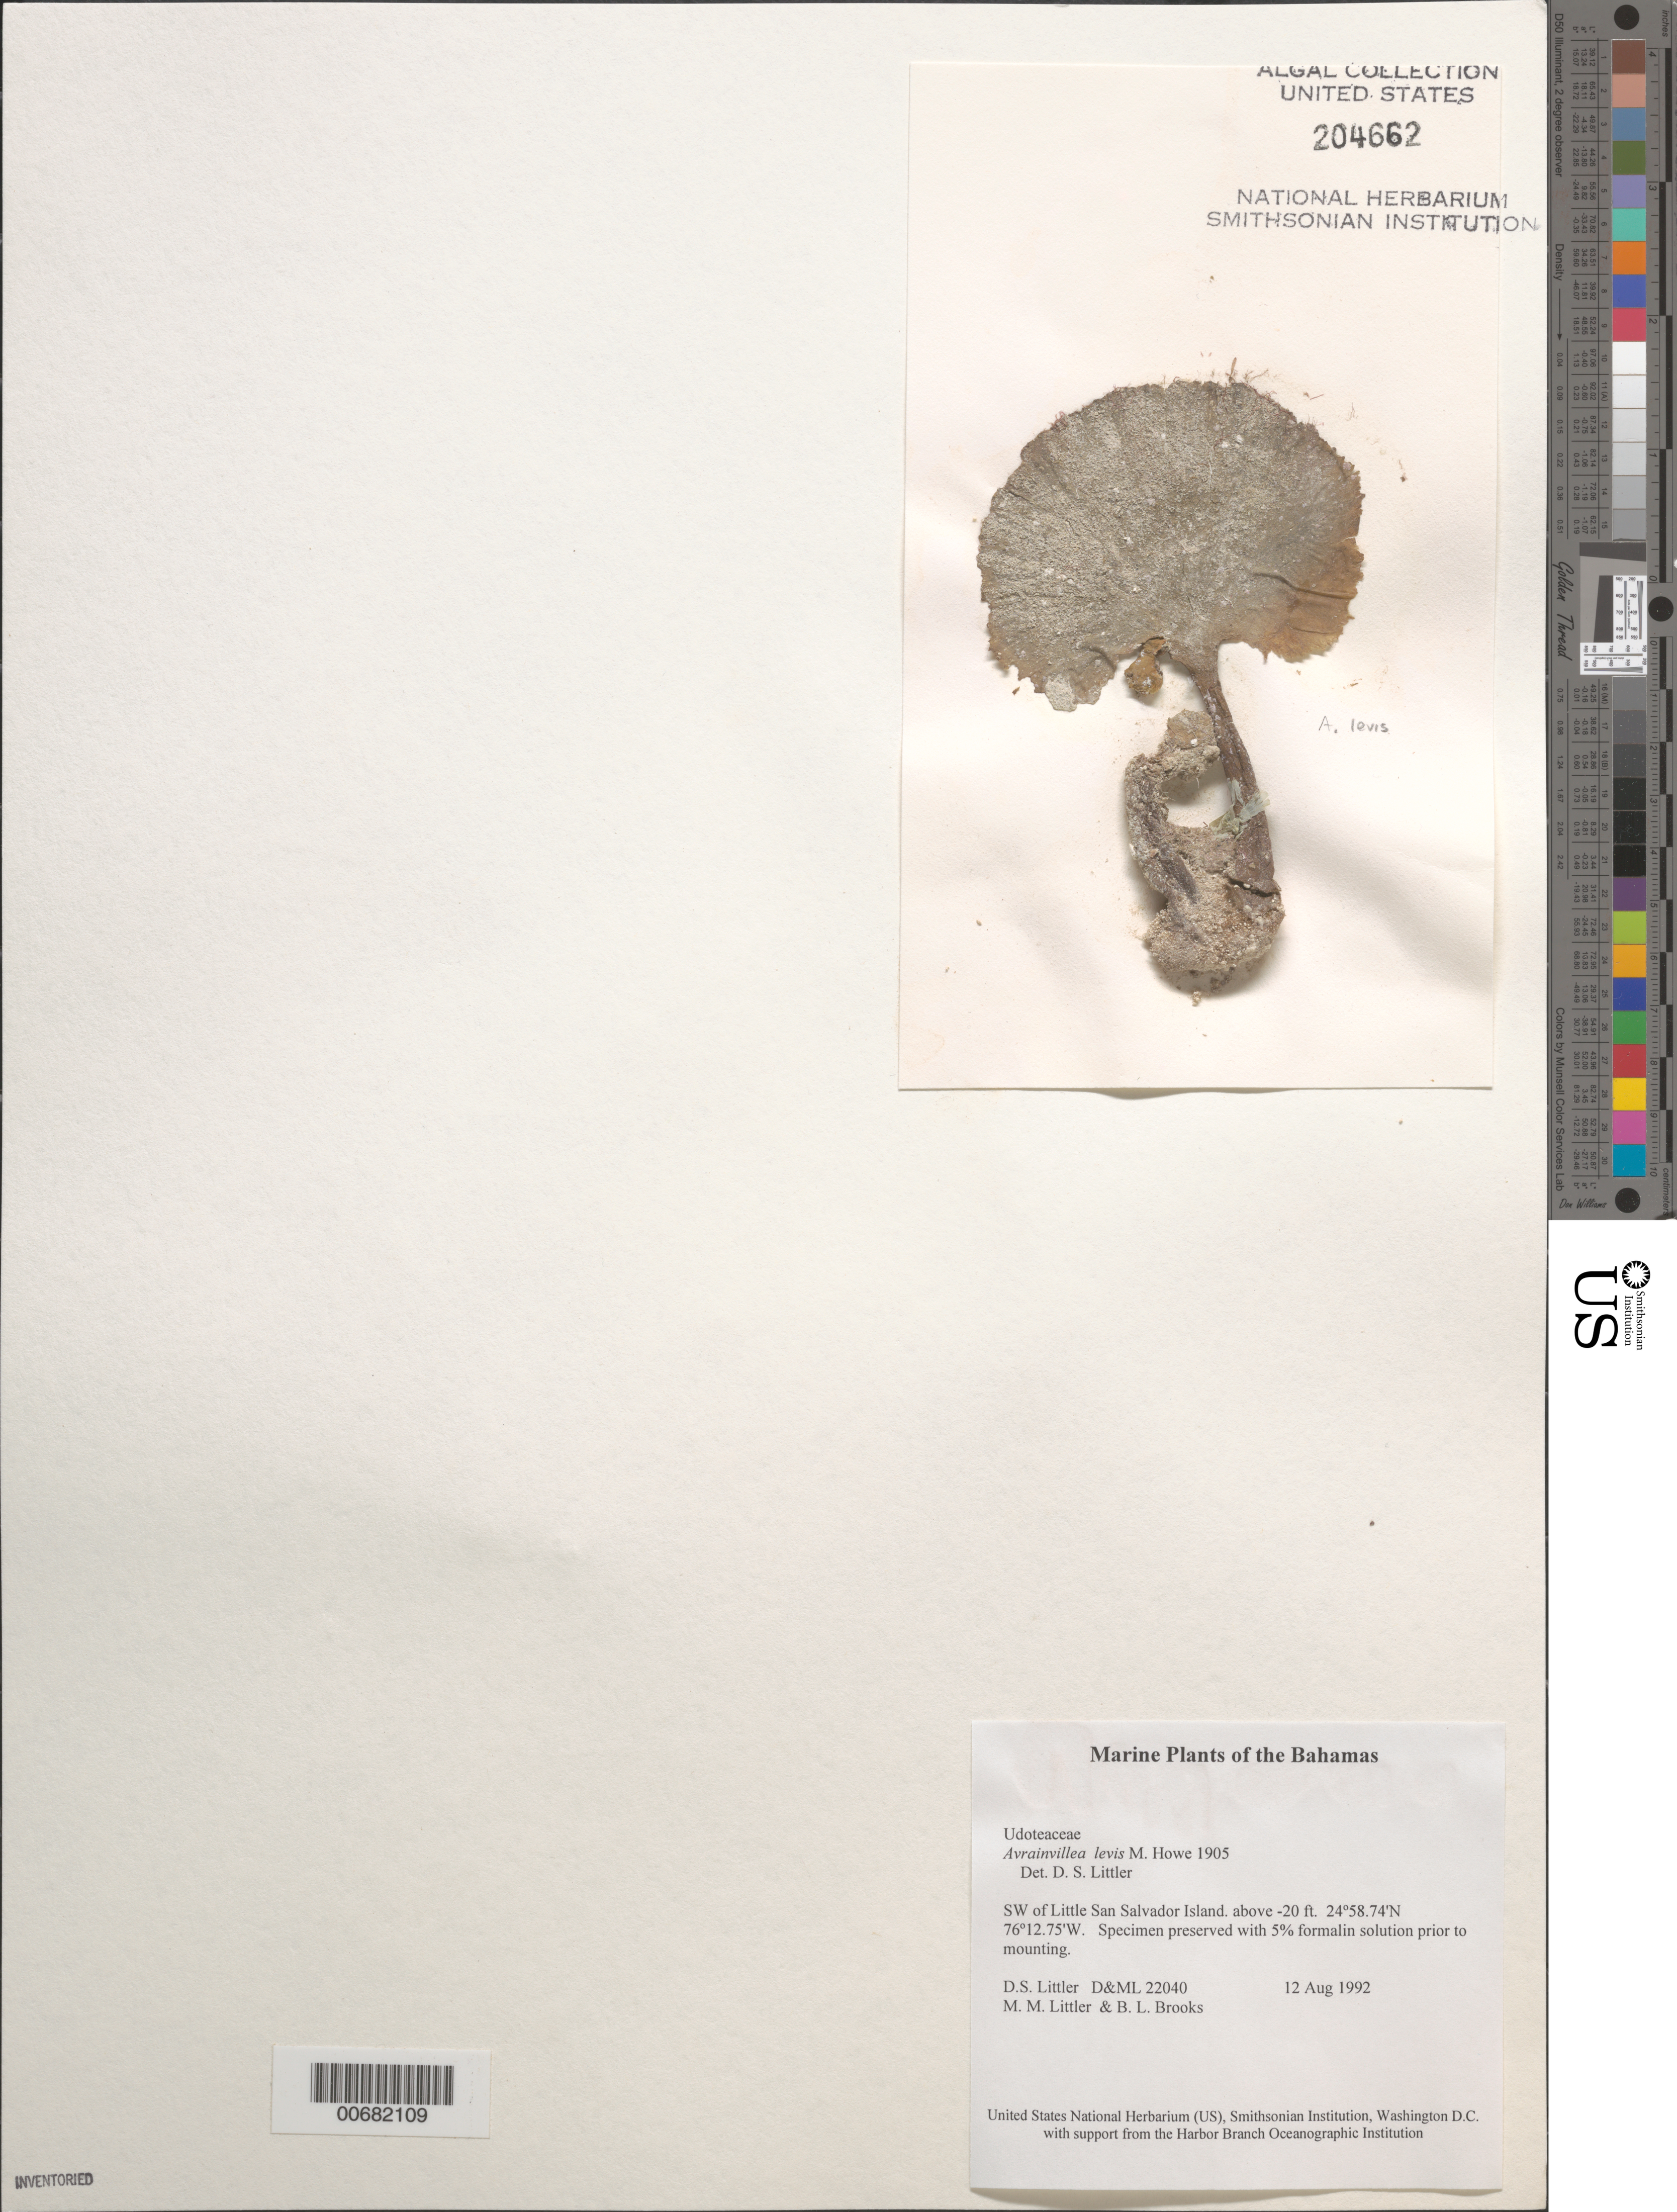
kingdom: Plantae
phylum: Chlorophyta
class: Ulvophyceae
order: Bryopsidales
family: Dichotomosiphonaceae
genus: Avrainvillea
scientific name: Avrainvillea levis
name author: M. Howe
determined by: Littler, D. S.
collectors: D. S. Littler, M. M. Littler & B. Brooks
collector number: D&ML 22040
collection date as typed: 12 Aug 1992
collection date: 1992-08-12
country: Bahamas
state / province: San Salvador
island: Little San Salvador Island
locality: Southwest of Little San Salvador Island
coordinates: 24 58.74' N, 76 12.75' W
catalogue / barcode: US 204662